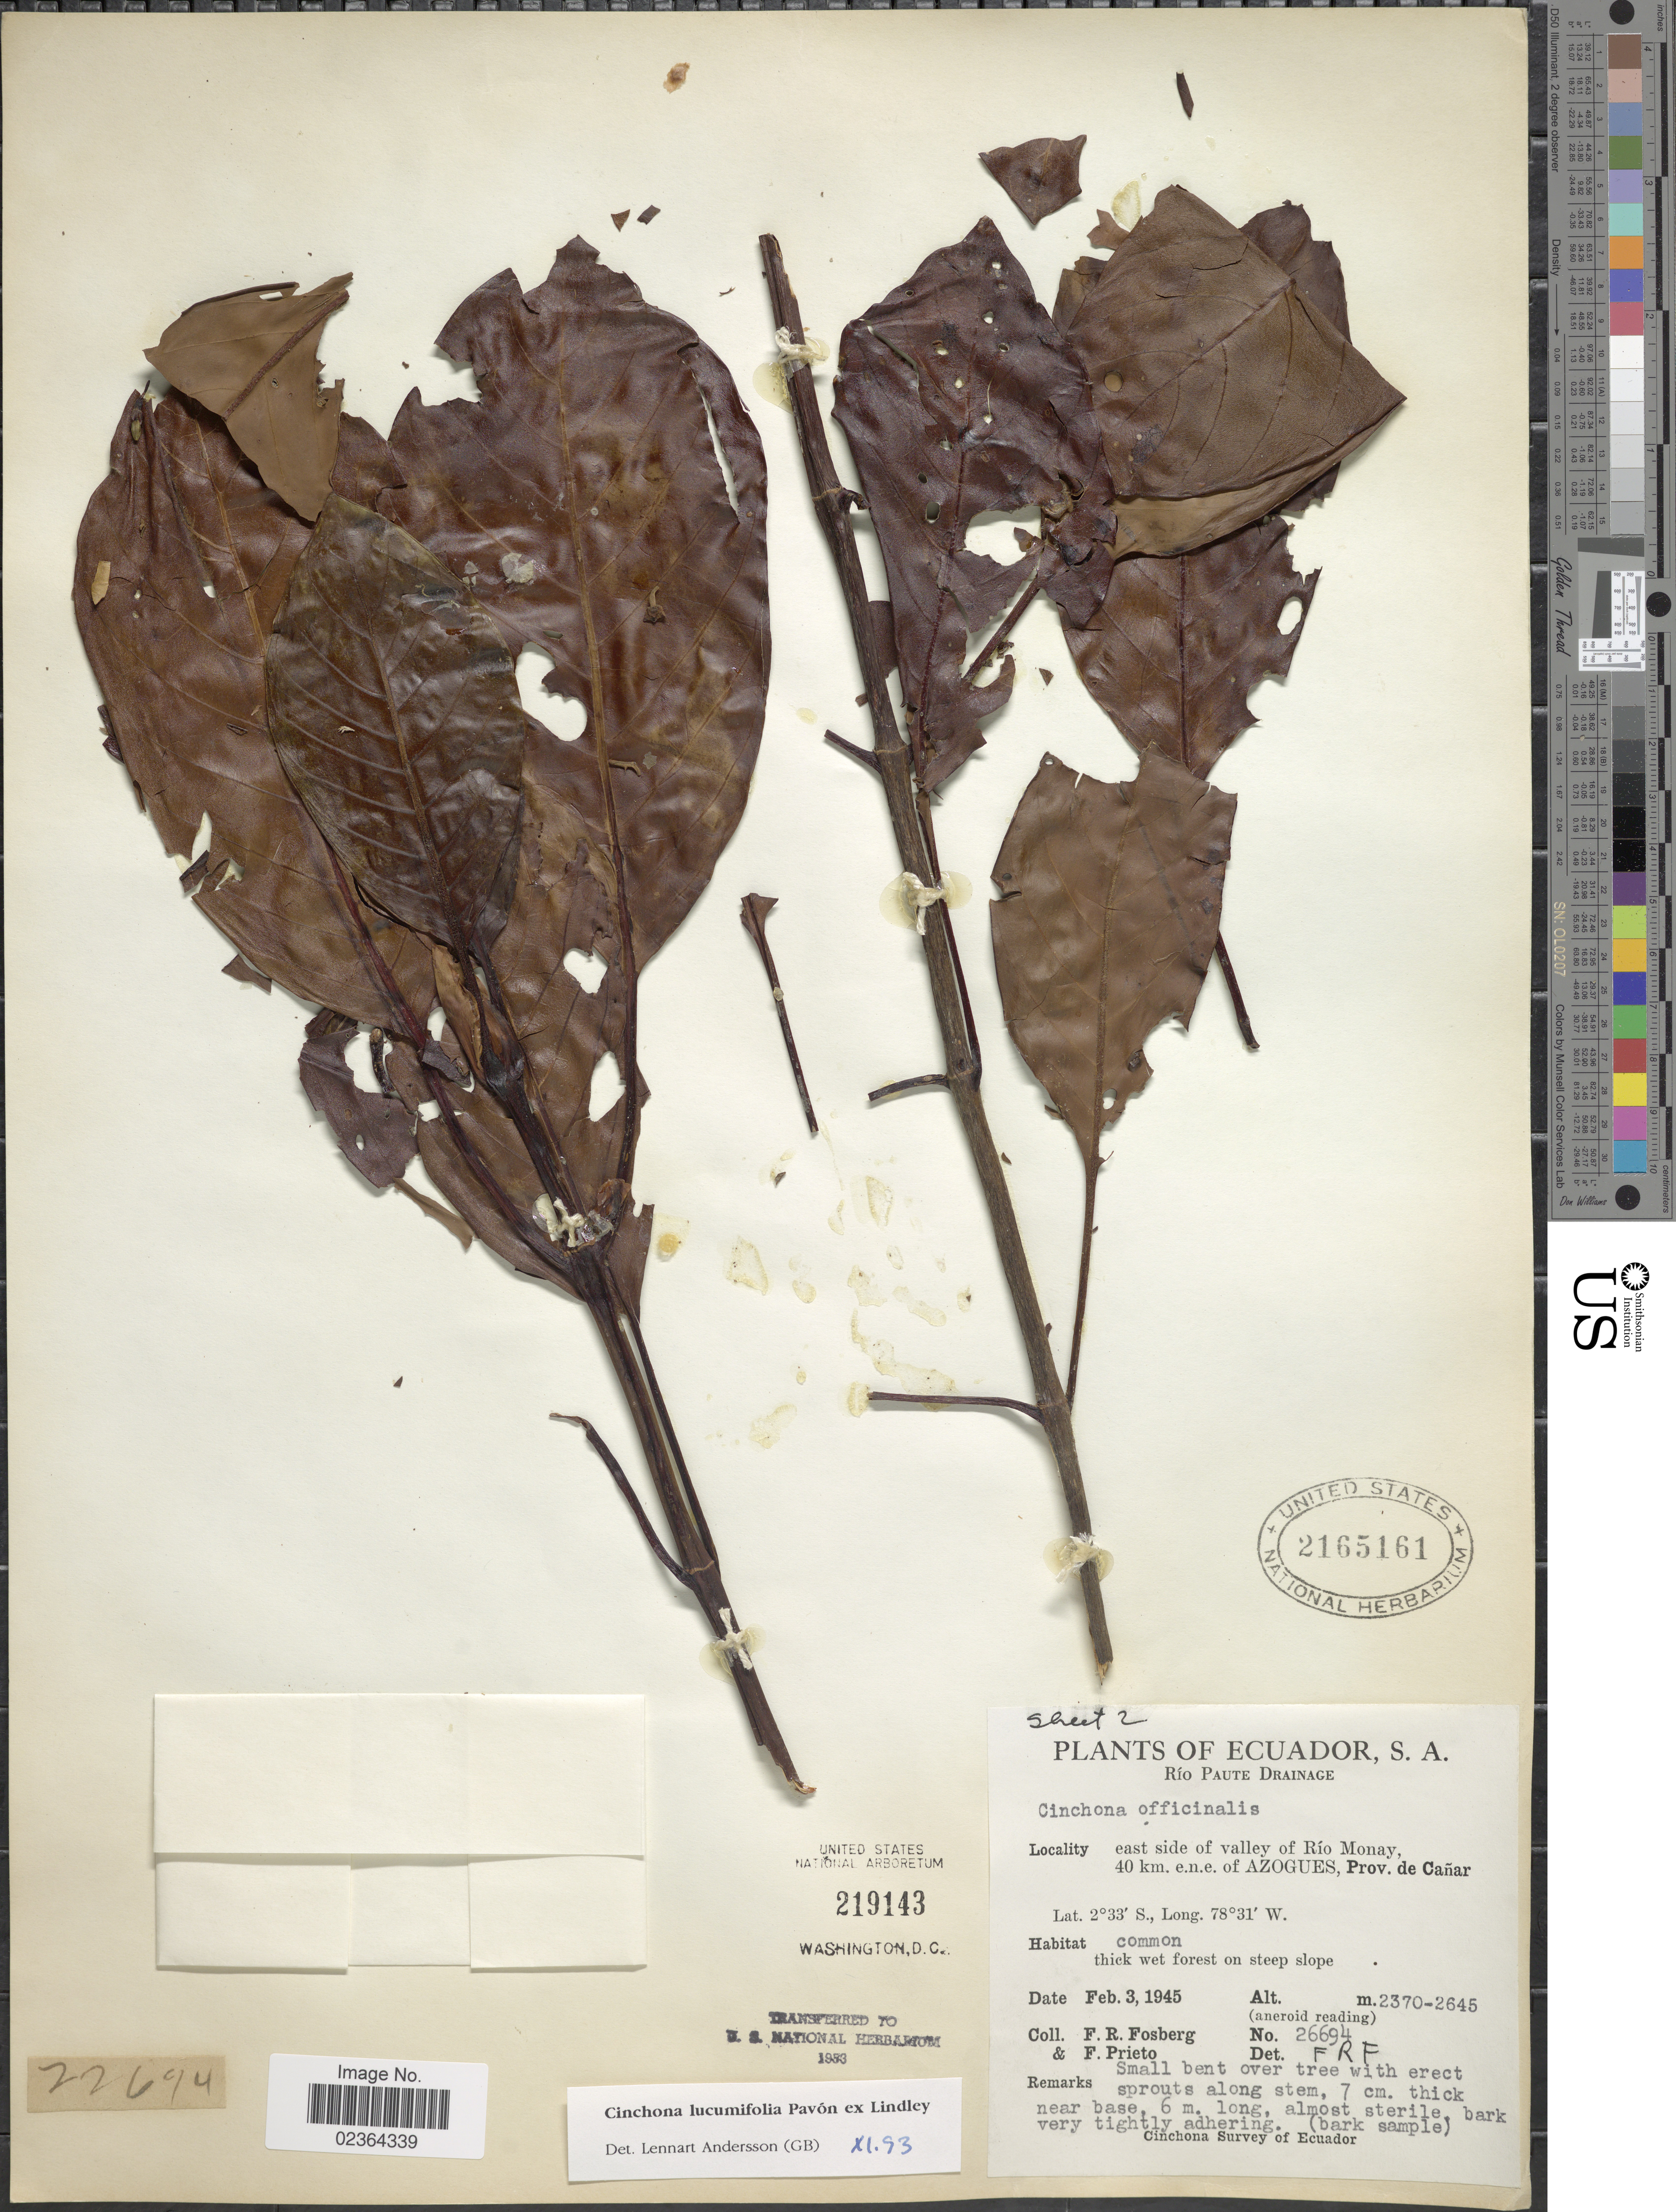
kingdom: Plantae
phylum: Tracheophyta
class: Magnoliopsida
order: Gentianales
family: Rubiaceae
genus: Cinchona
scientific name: Cinchona lucumifolia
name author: Pav. ex Lindl.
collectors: F. R. Fosberg & F. Prieto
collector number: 26694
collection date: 1945-02-03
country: Ecuador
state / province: Cañar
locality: Rio Paute Drainage, east side of valley of Rio Monay, 40 km. e.n.e. of Azogues, Prov. de Canar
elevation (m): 2370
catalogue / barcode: US 2165161